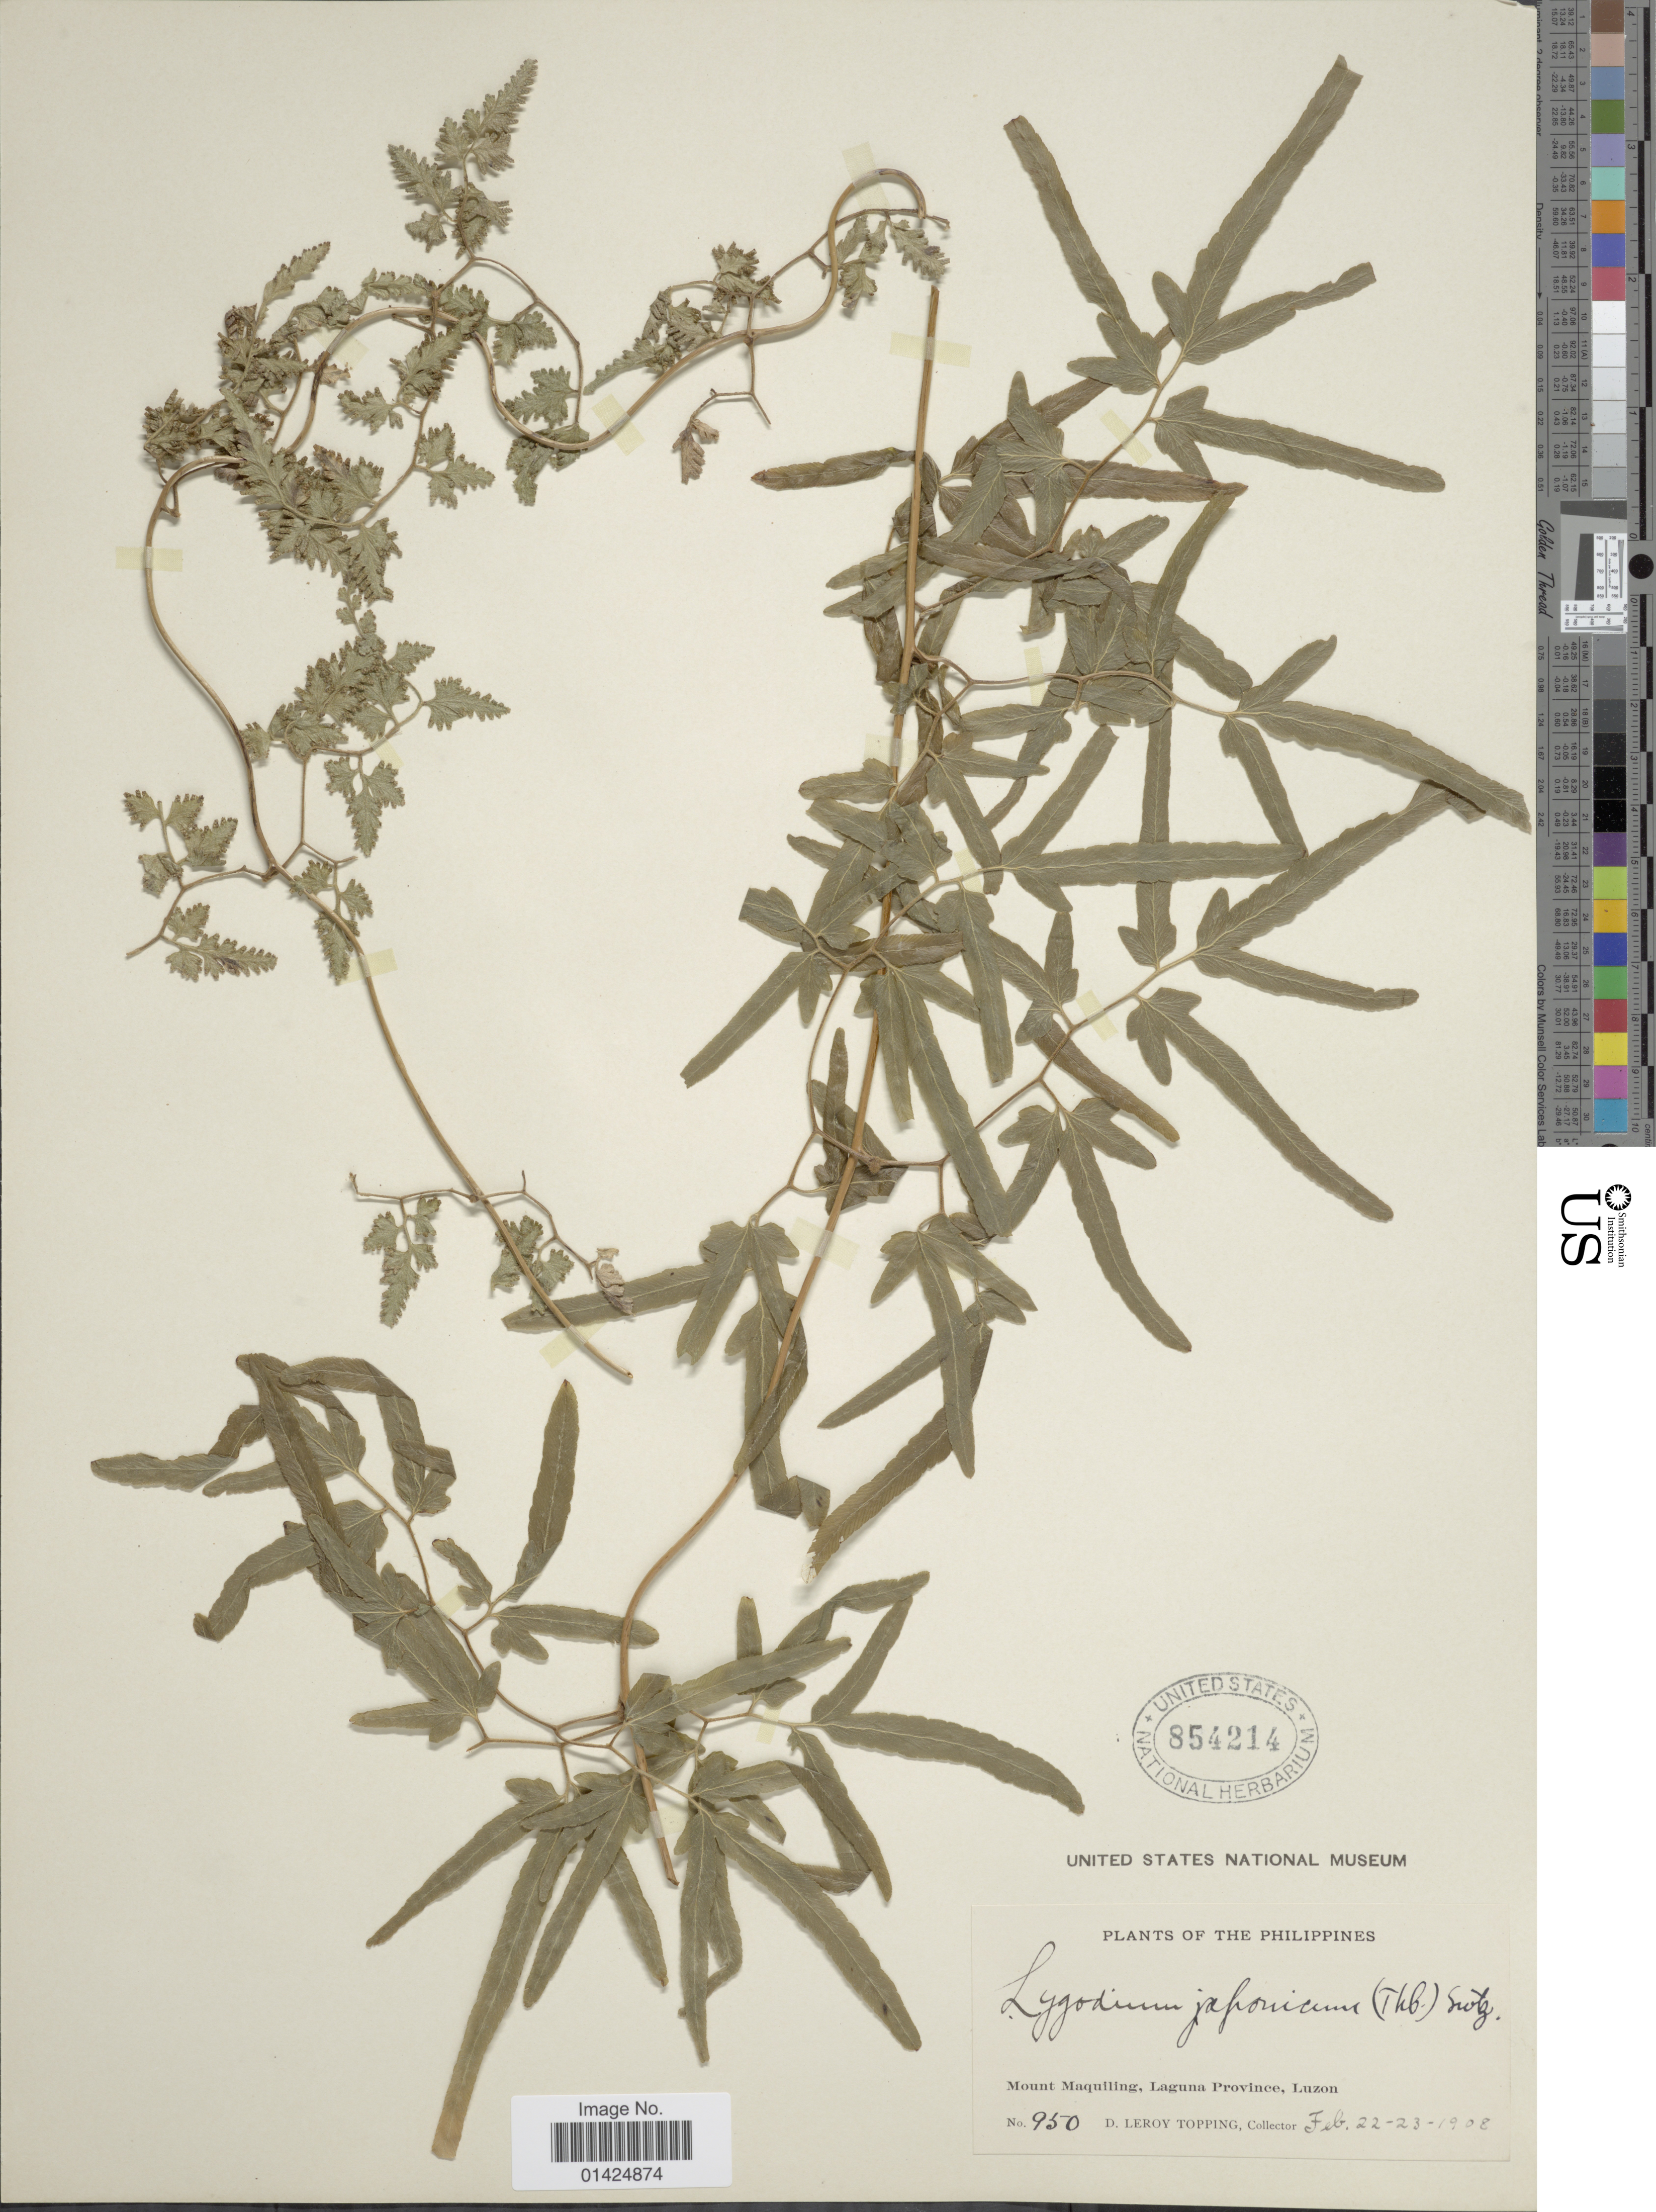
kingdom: Plantae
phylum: Tracheophyta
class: Polypodiopsida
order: Schizaeales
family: Lygodiaceae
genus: Lygodium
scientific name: Lygodium japonicum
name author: (Thunb.) Sw.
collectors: D. L. Topping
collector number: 950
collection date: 1908-02-22/1908-02-23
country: Philippines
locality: Mount Maquilling, La Laguna Province, Luzon.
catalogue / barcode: US 854214